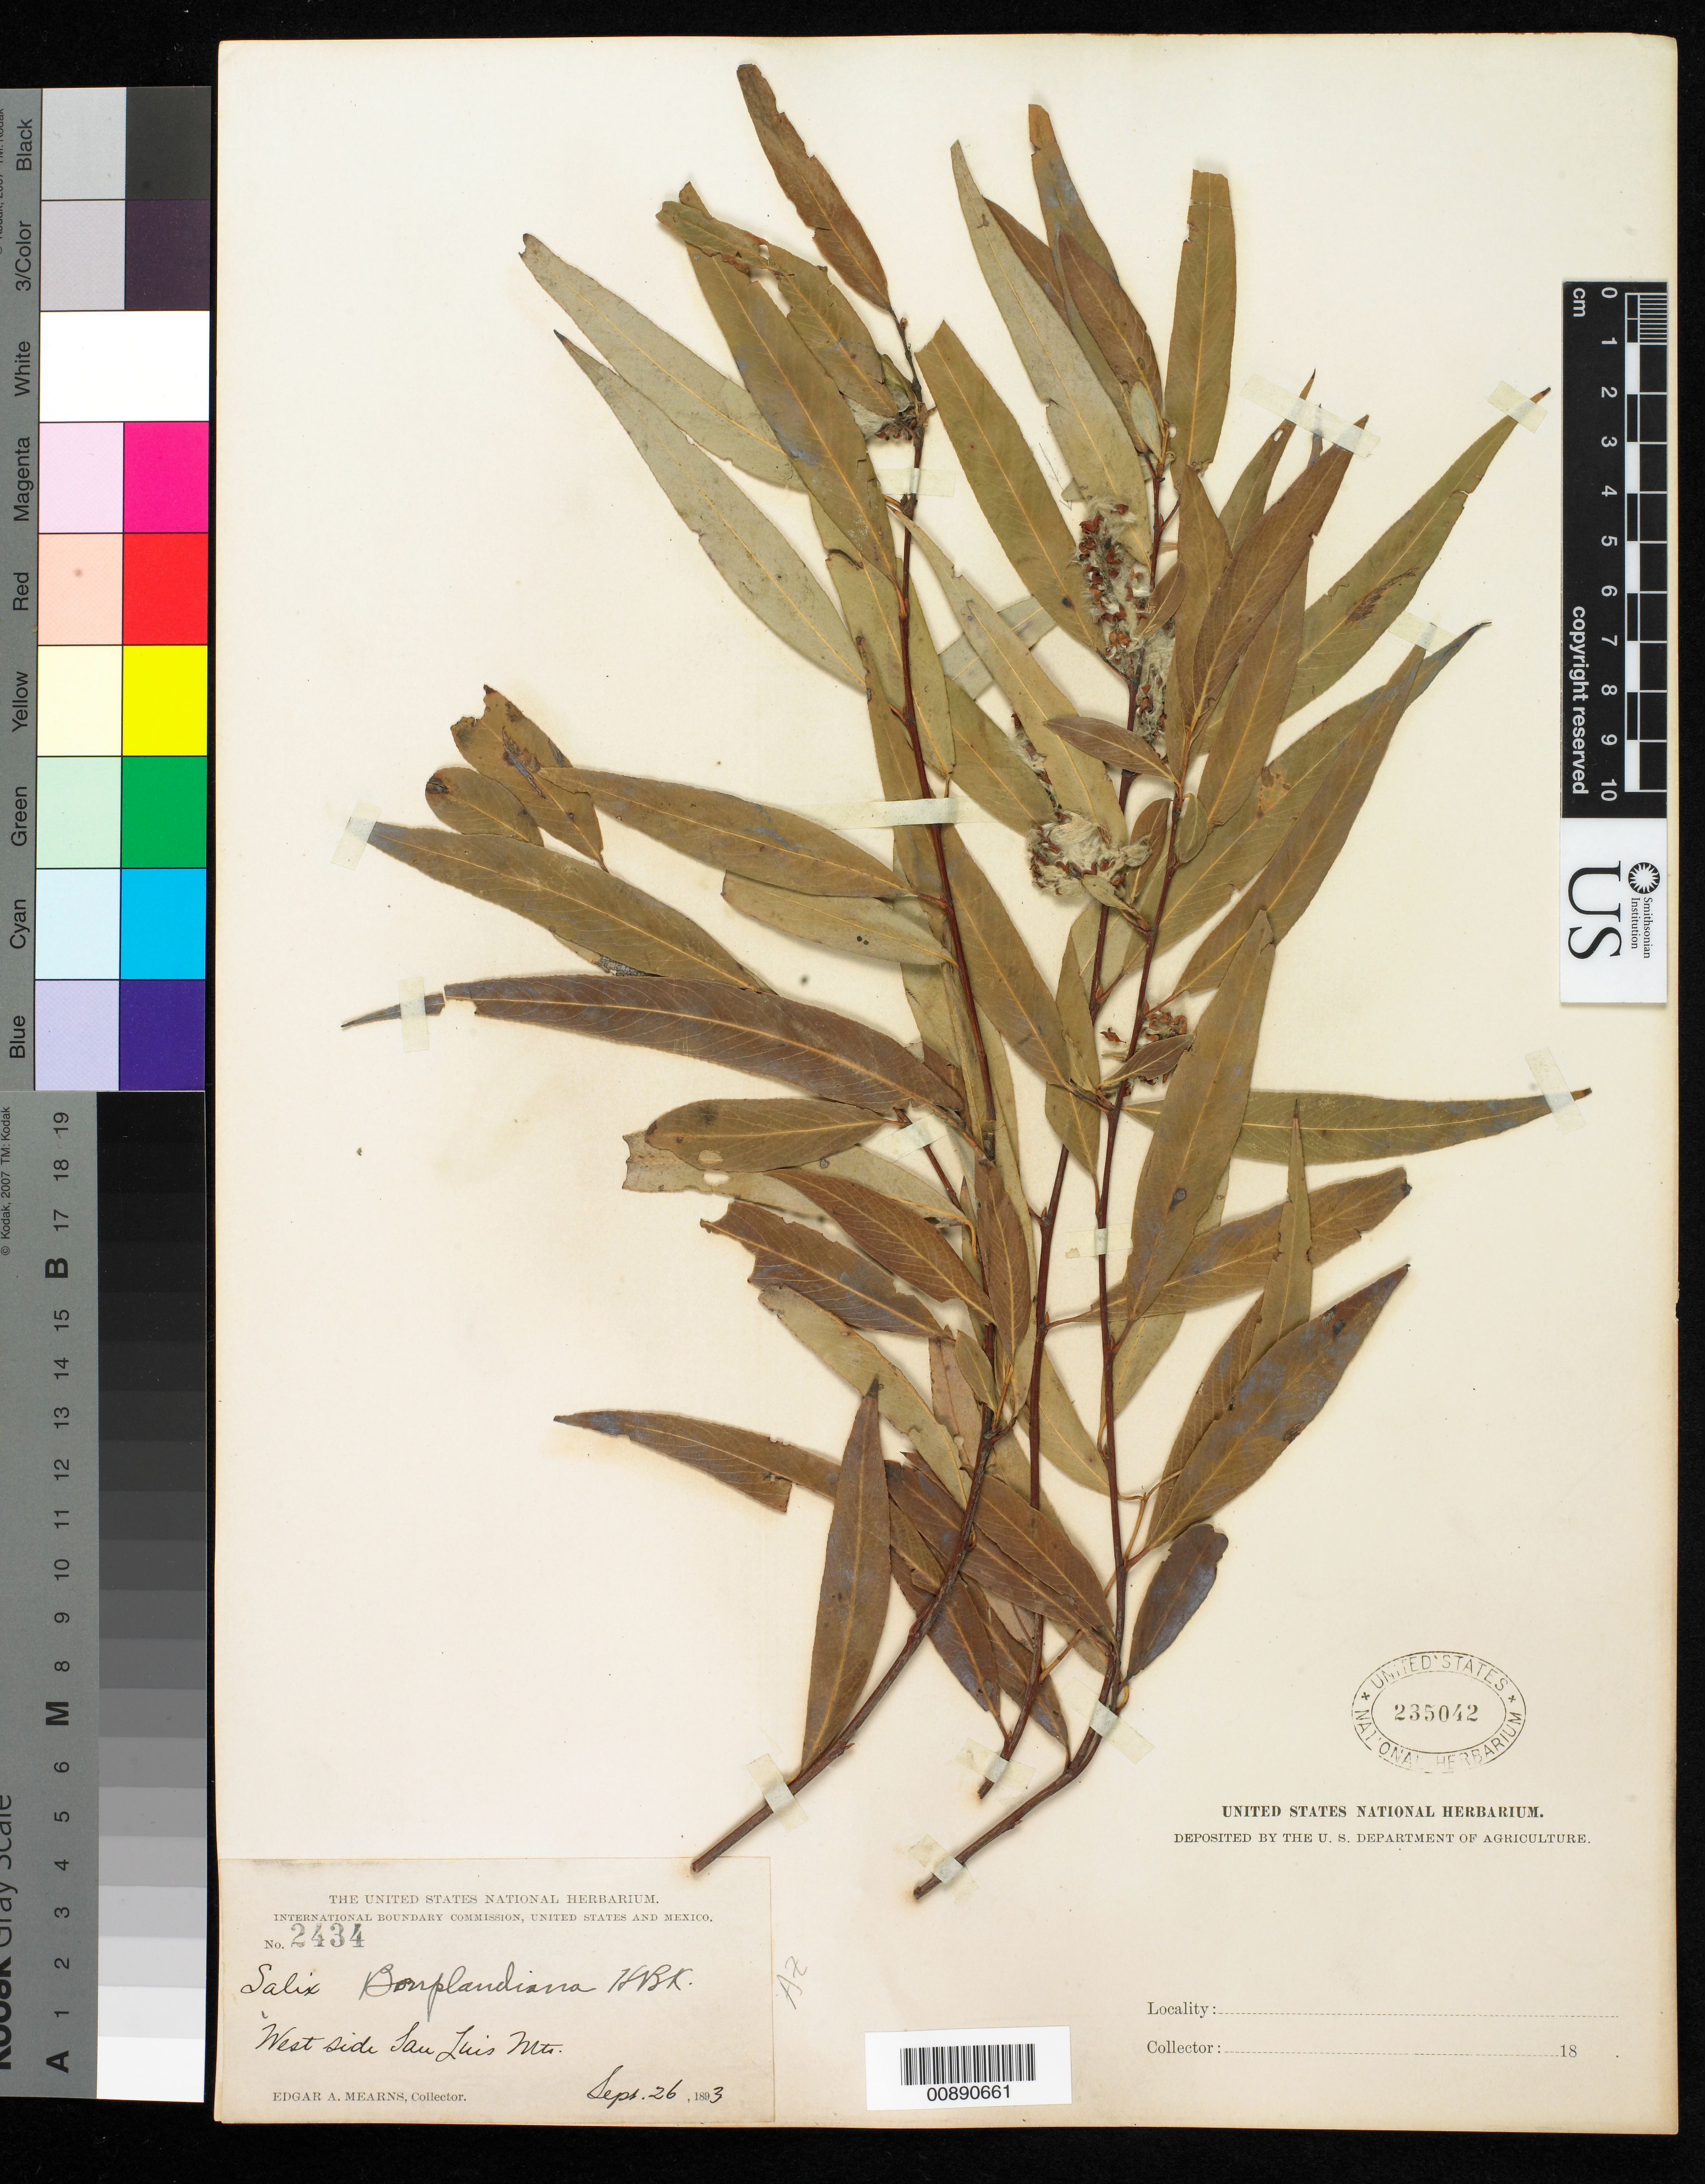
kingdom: Plantae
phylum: Tracheophyta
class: Magnoliopsida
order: Malpighiales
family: Salicaceae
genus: Salix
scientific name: Salix bonplandiana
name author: Kunth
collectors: E. A. Mearns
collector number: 2434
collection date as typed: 26 Sep 1893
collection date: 1893-09-26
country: United States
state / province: Arizona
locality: West side of San Luis Mts.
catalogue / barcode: US 235042